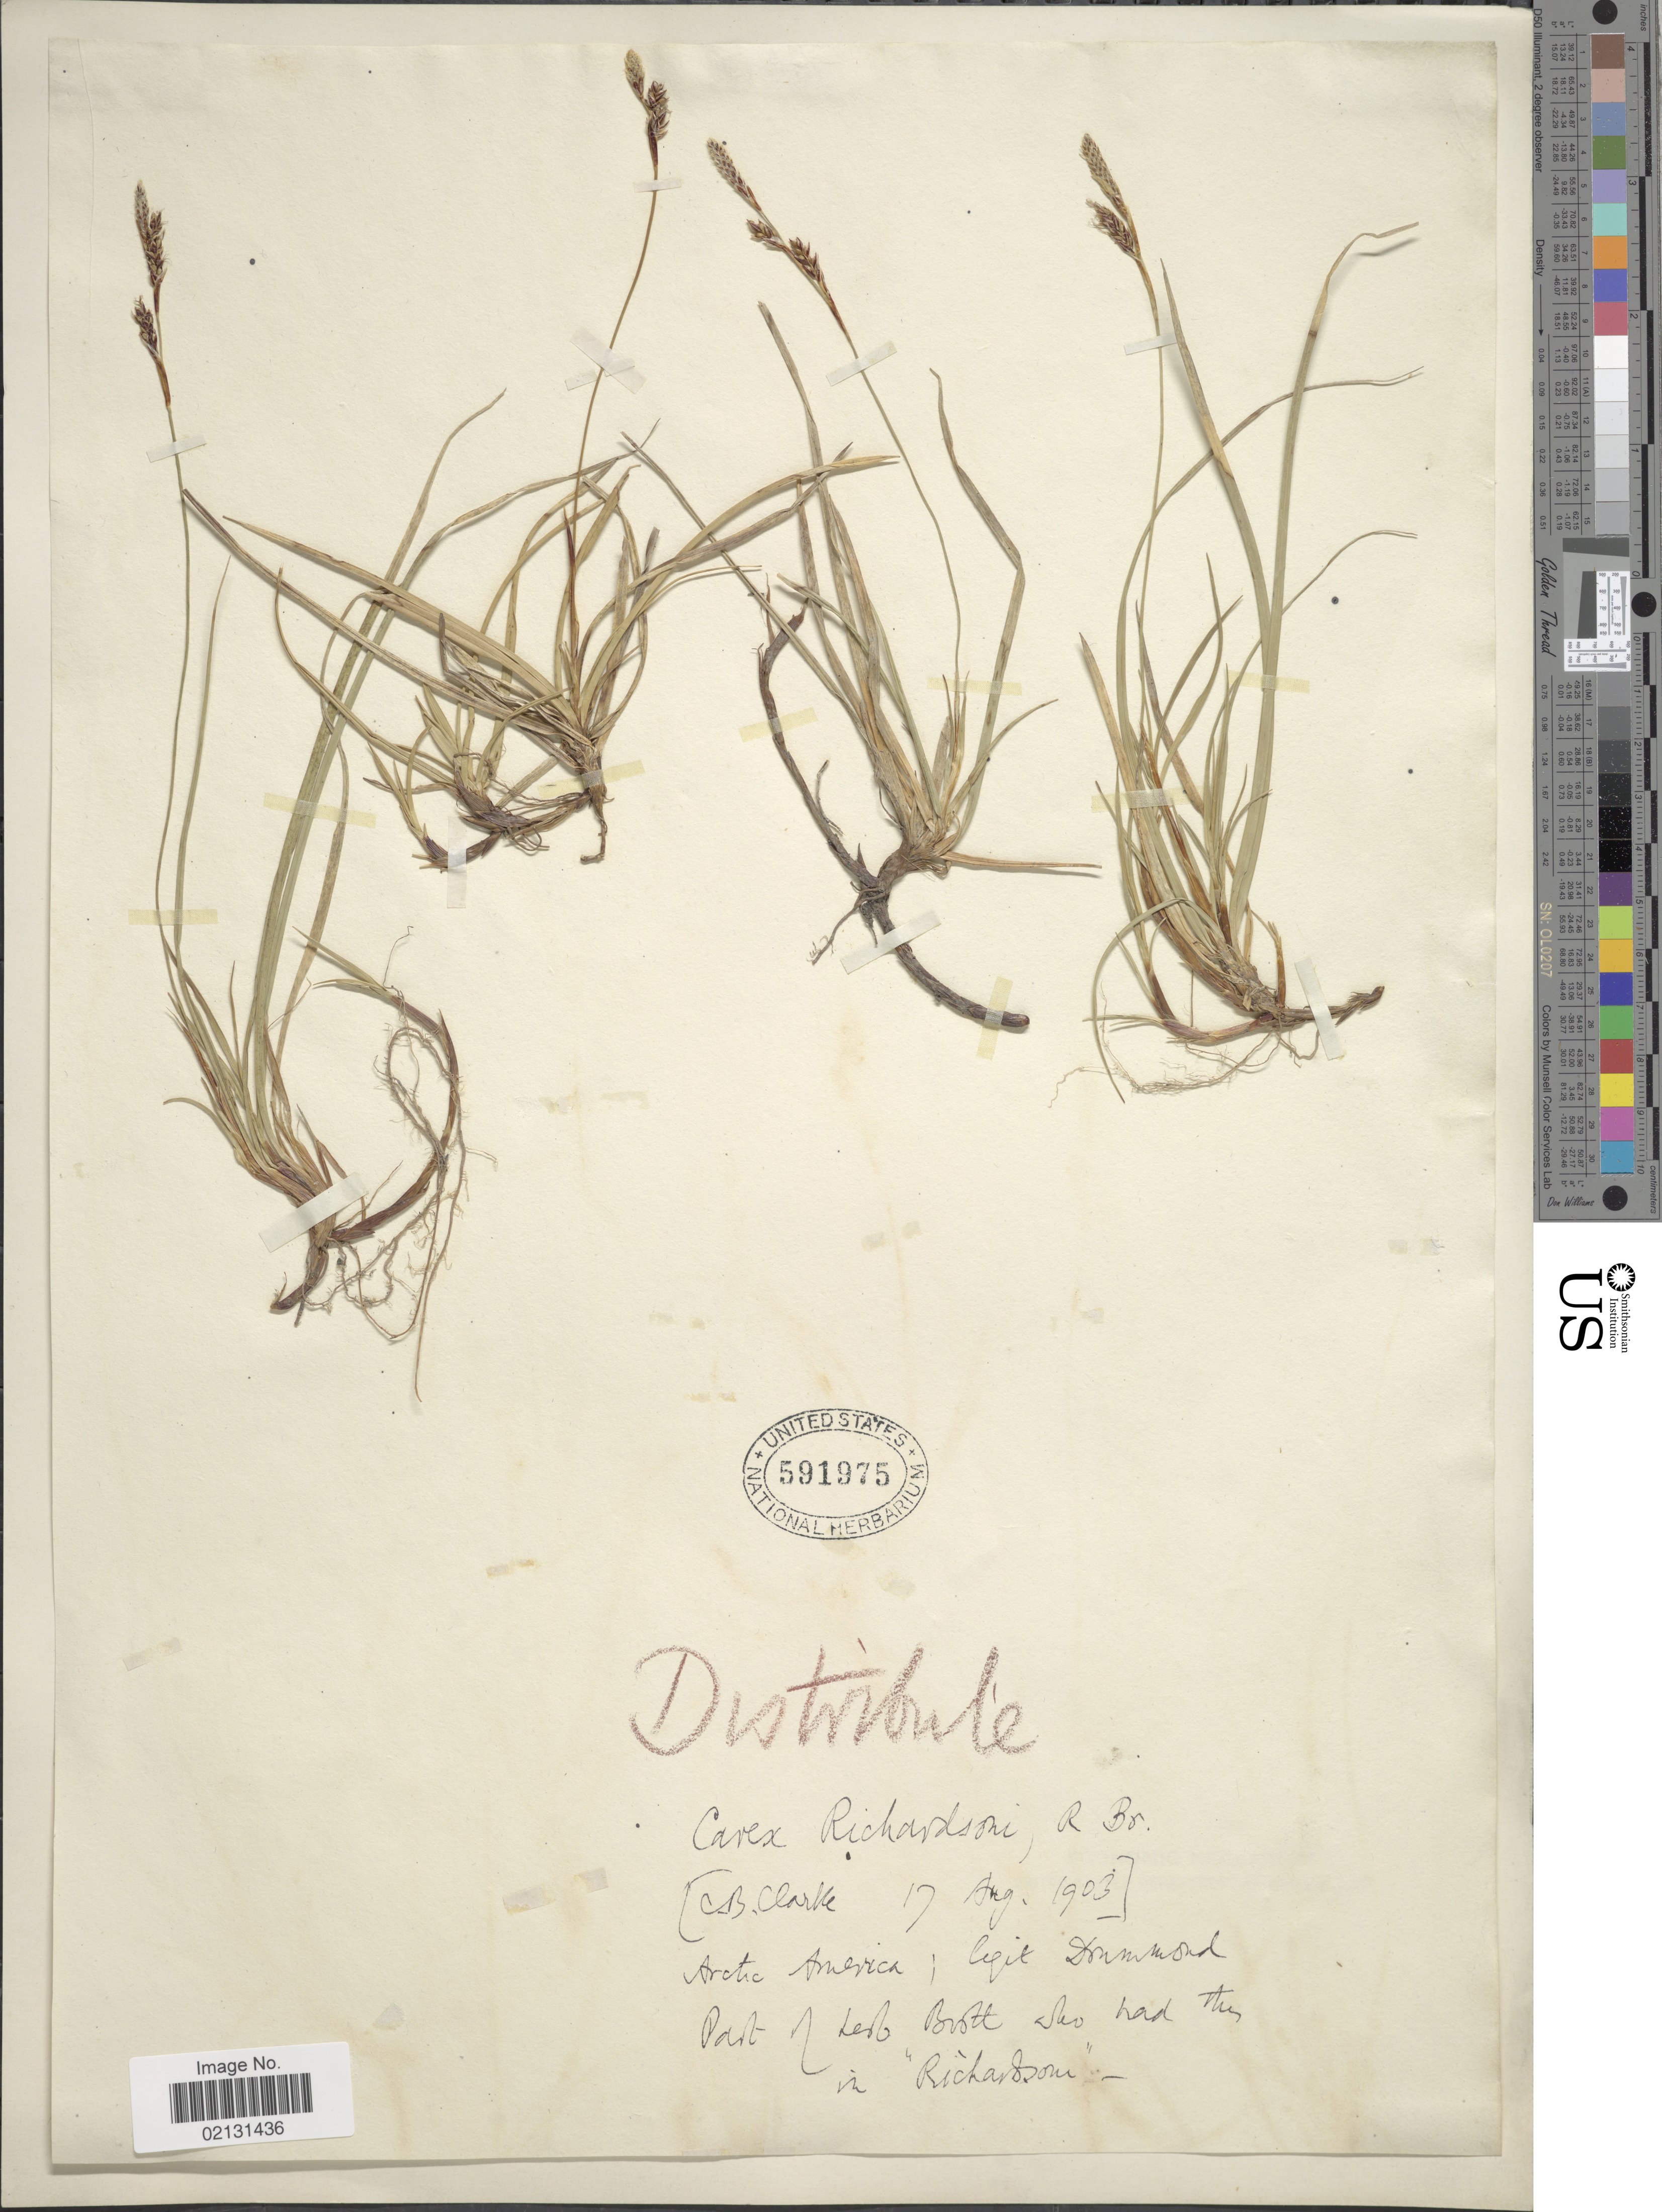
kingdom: Plantae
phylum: Tracheophyta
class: Liliopsida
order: Poales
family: Cyperaceae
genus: Carex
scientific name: Carex richardsonii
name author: R. Br.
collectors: Doummond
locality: Arctic America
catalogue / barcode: US 591975